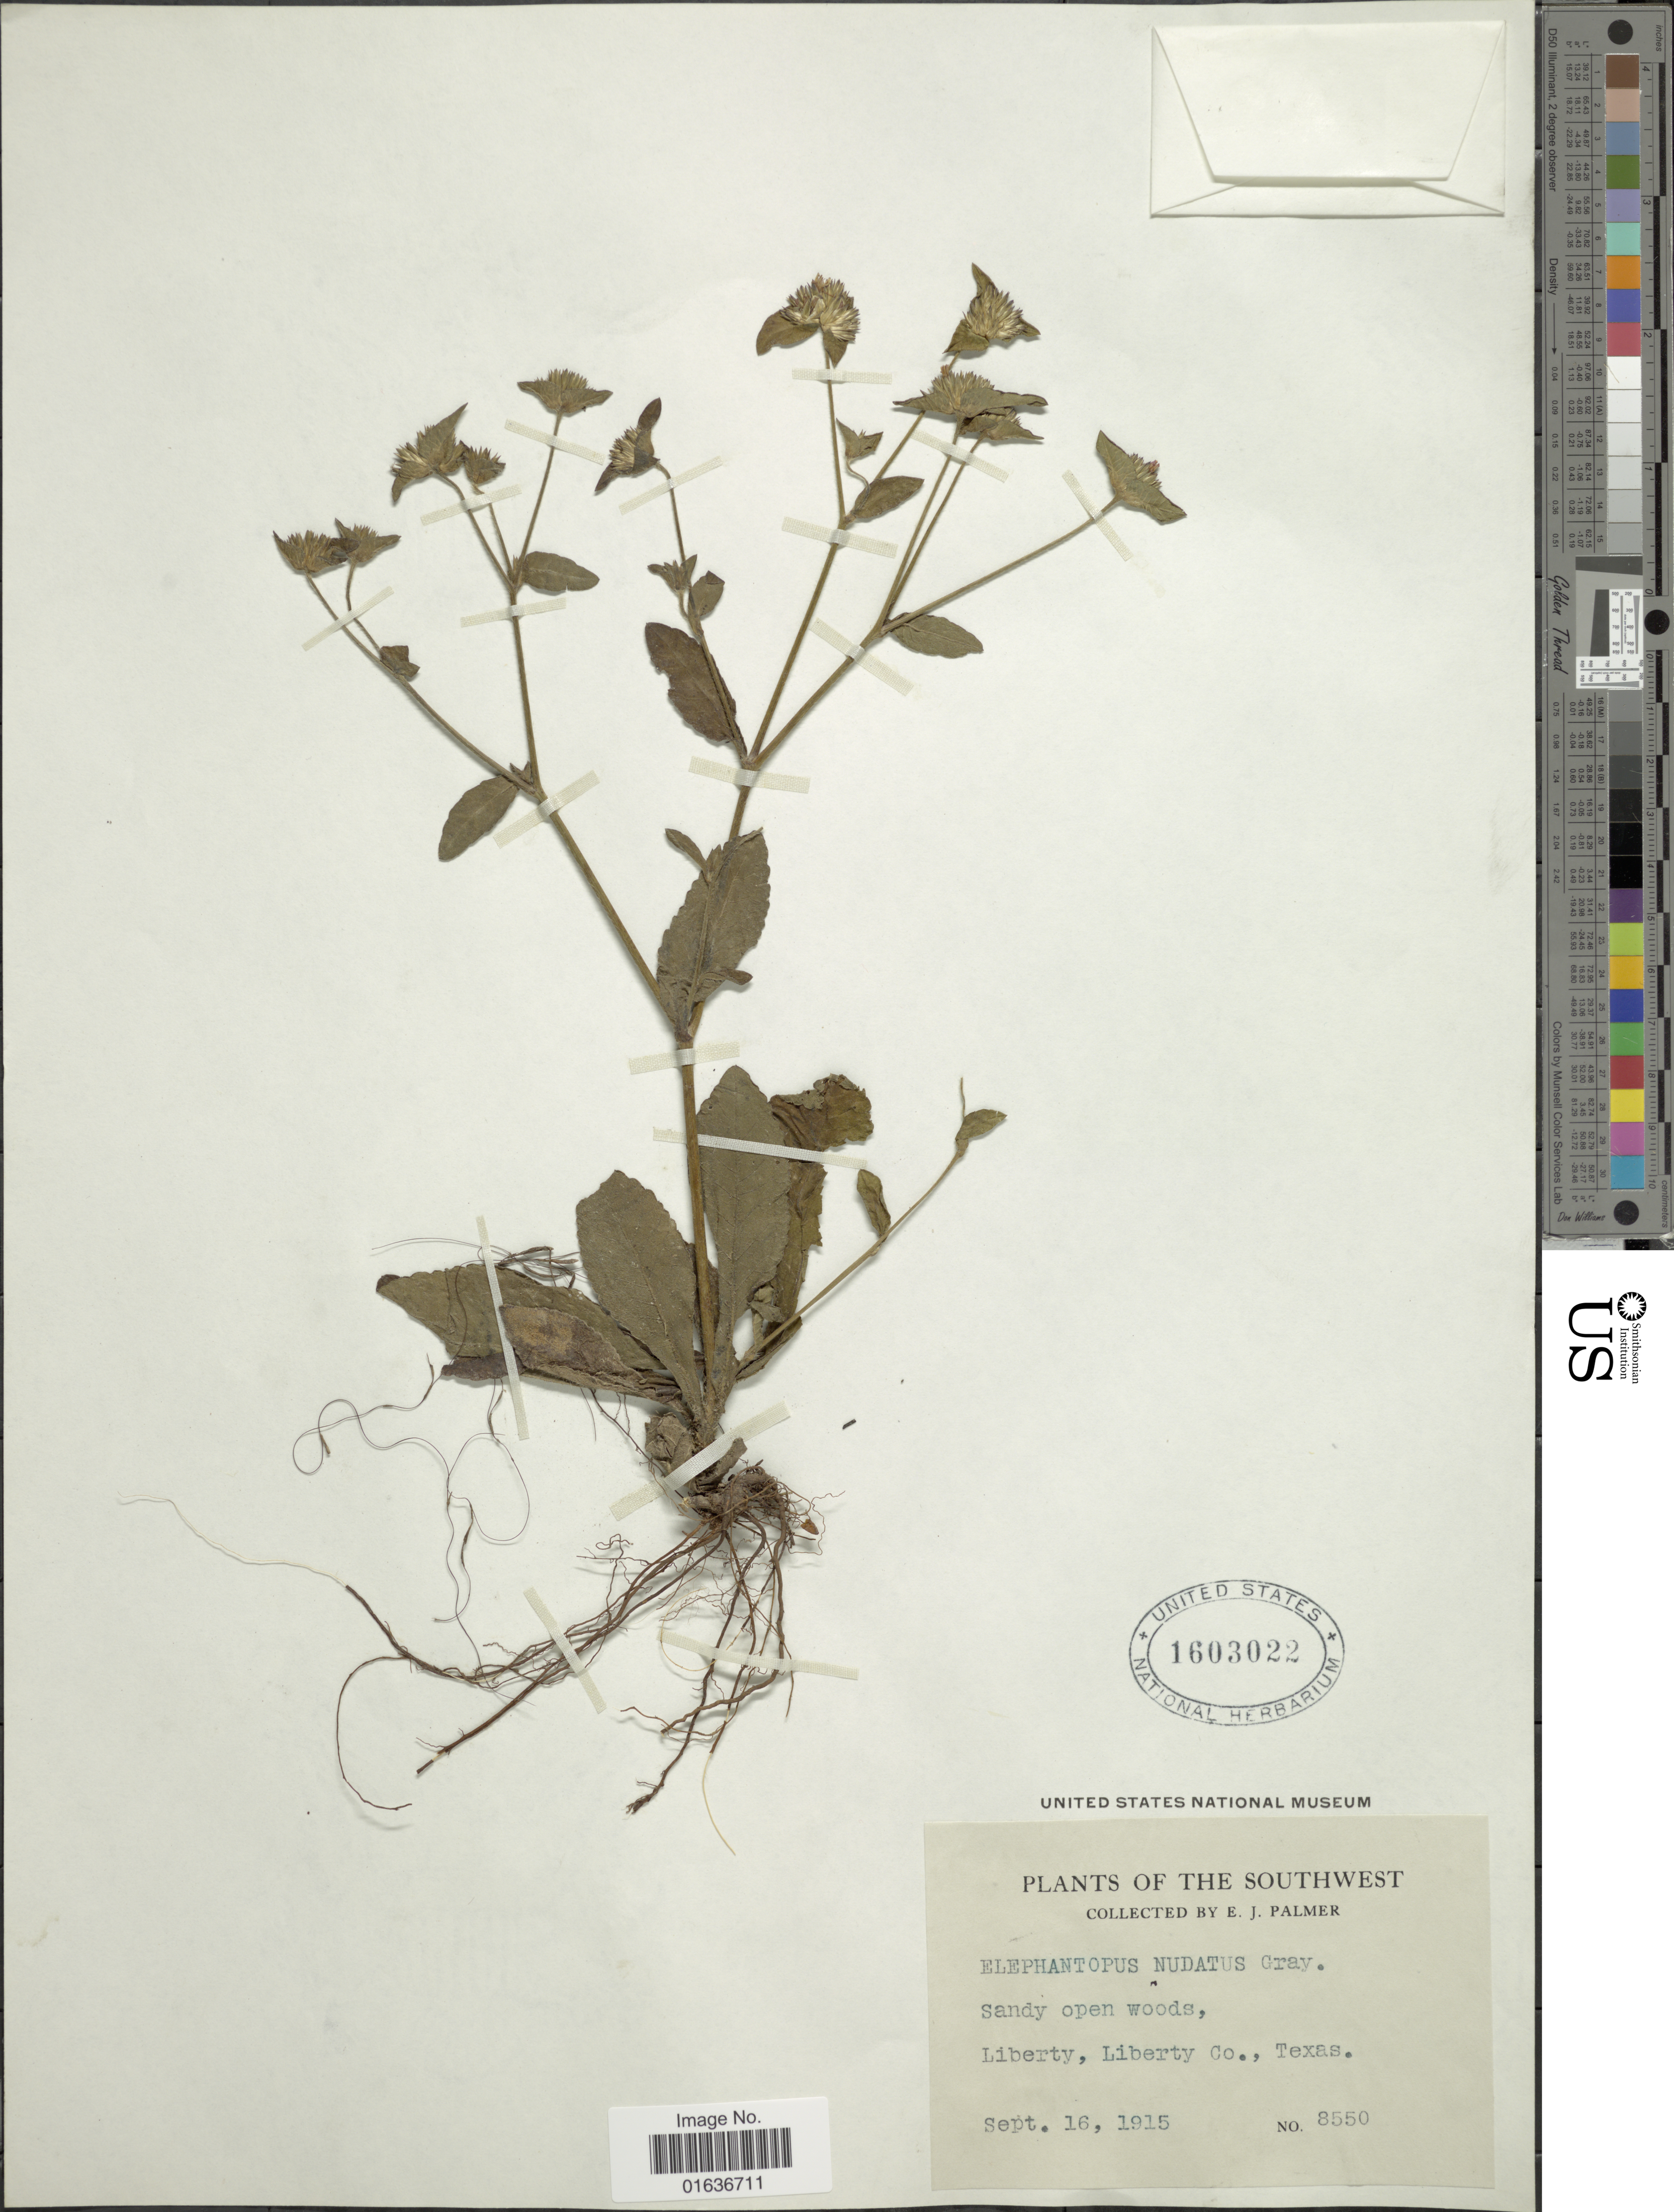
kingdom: Plantae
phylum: Tracheophyta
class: Magnoliopsida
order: Asterales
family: Asteraceae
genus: Elephantopus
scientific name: Elephantopus nudatus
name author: A. Gray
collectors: E. J. Palmer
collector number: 8550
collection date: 1915-09-16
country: United States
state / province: Texas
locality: The Southwest, sandy open woods, Liberty, Liberty Co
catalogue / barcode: US 1603022